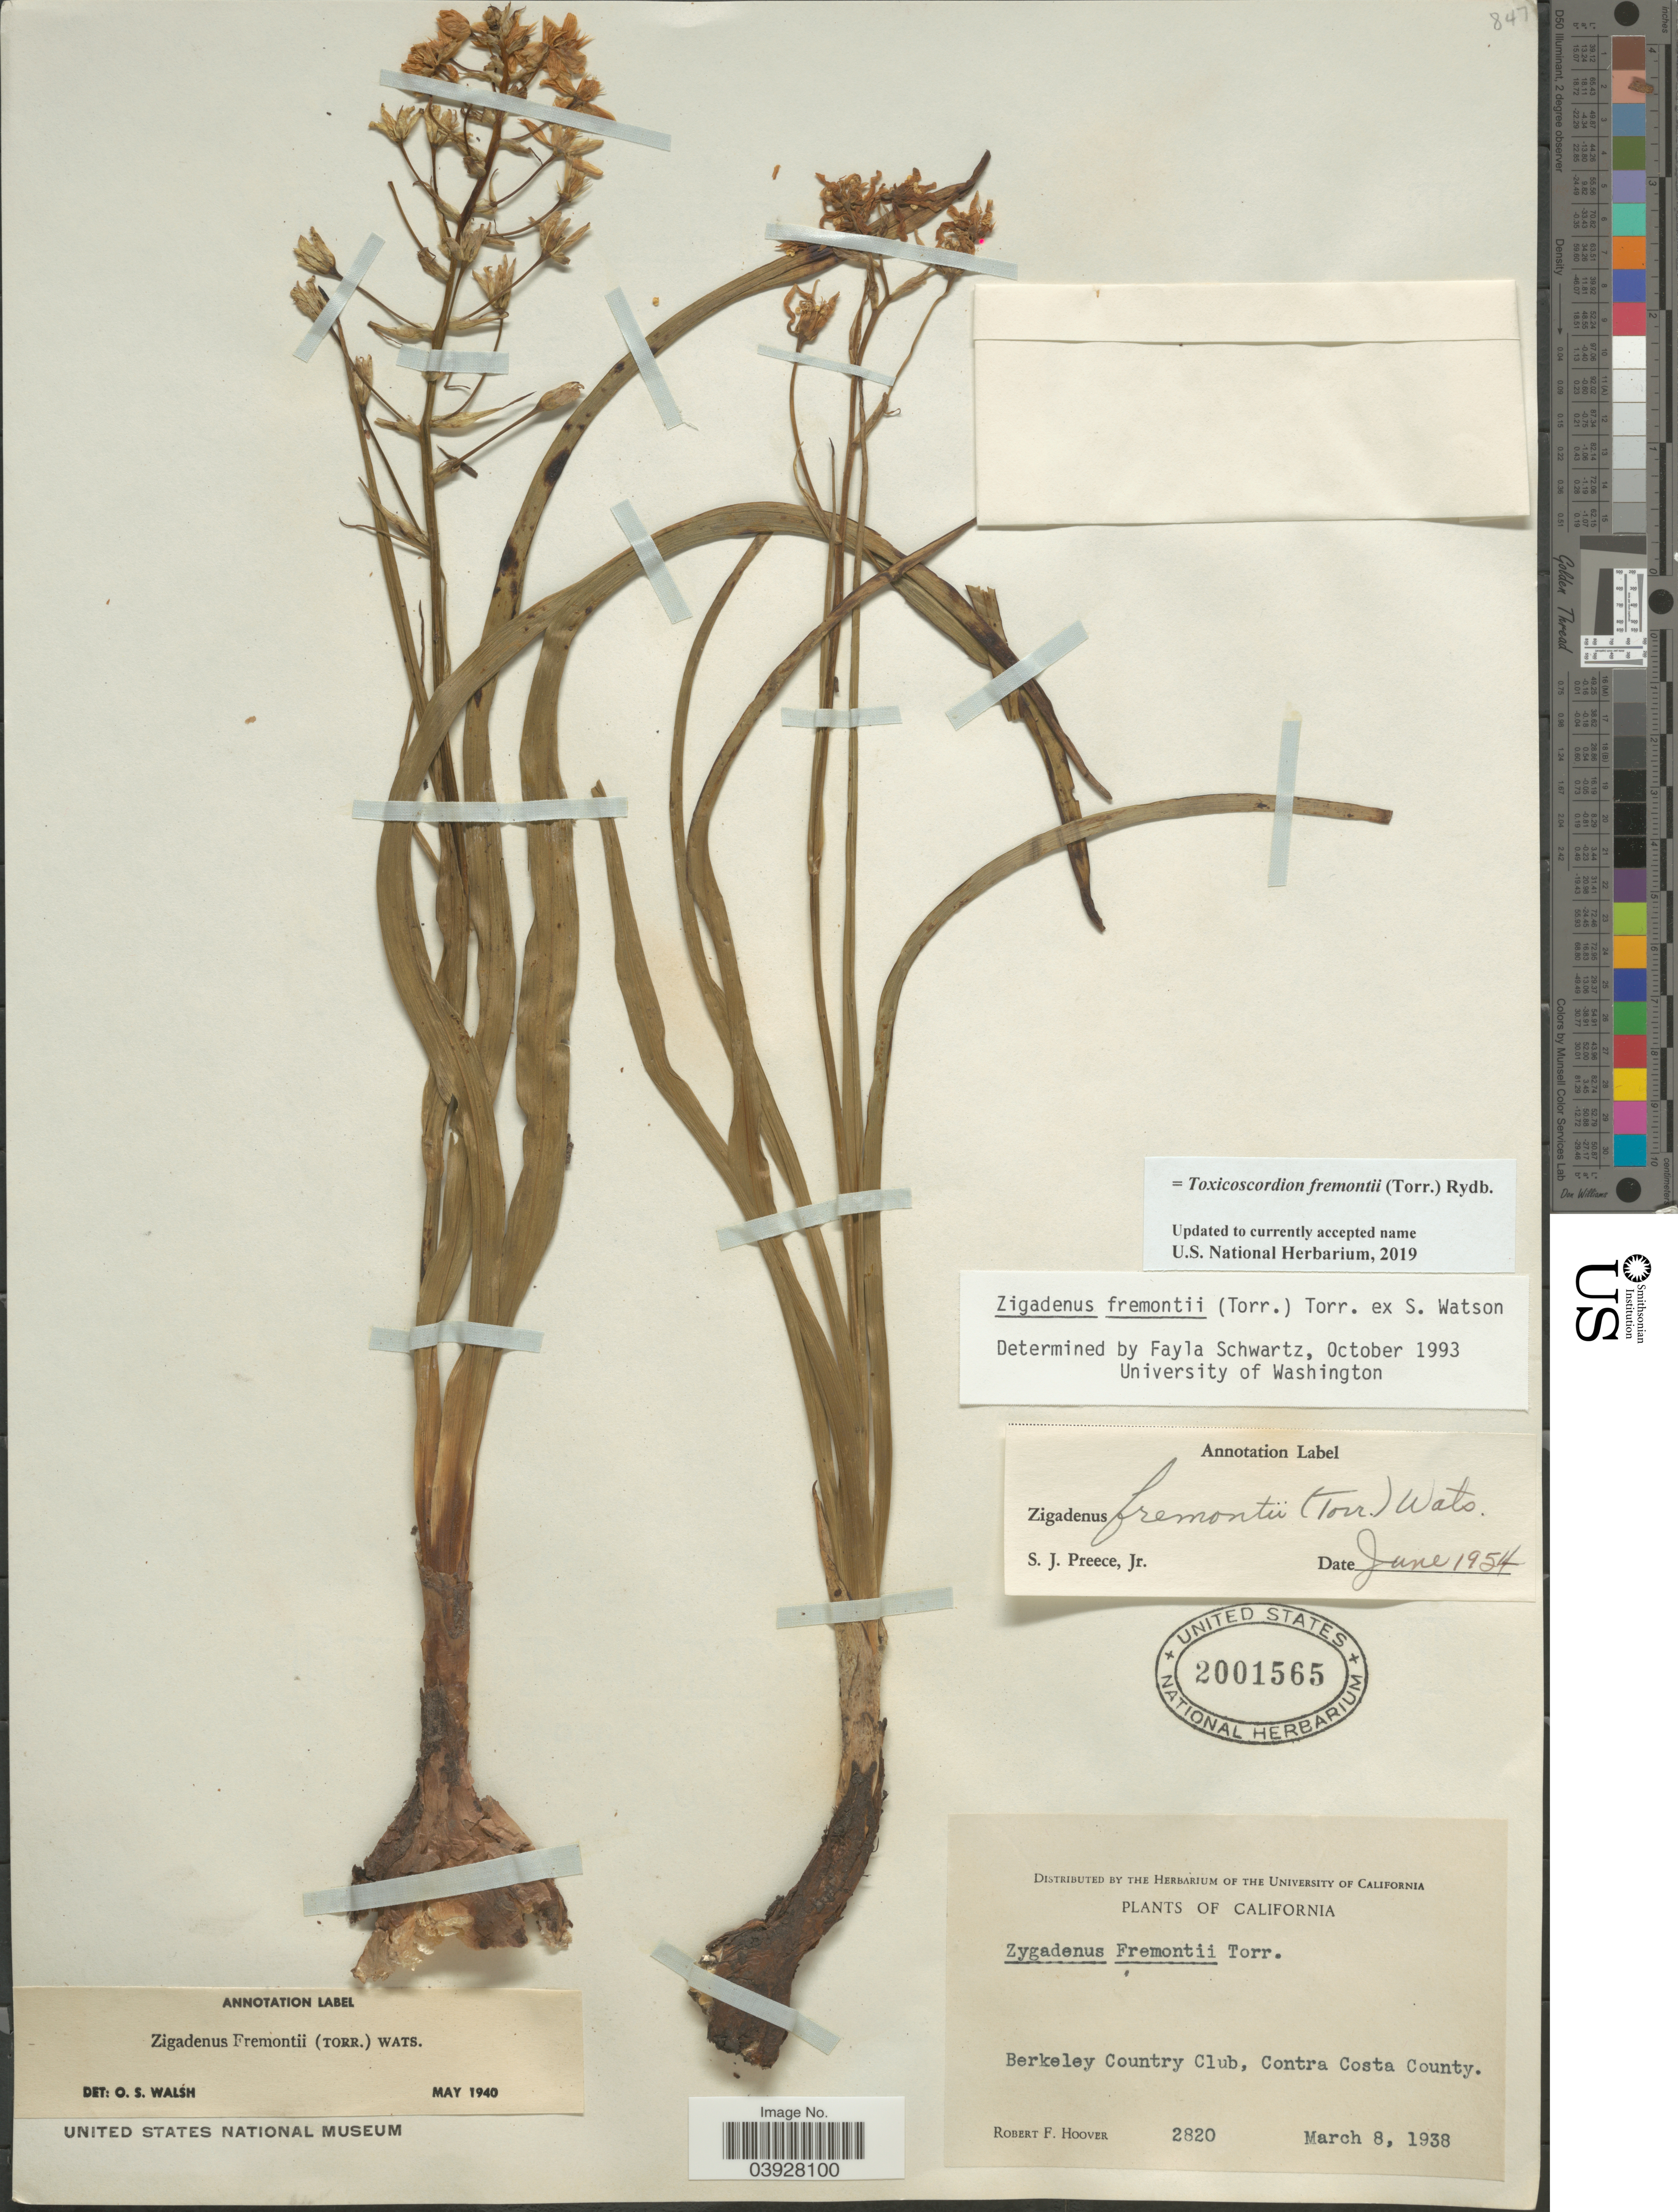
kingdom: Plantae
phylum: Tracheophyta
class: Liliopsida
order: Liliales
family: Melanthiaceae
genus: Toxicoscordion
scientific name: Toxicoscordion fremontii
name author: (Torr.) Rydb.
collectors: R. F. Hoover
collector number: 2820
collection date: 1938-03-08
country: United States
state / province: California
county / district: Contra Costa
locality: Berkeley Country Club, Contra Costa County.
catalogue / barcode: US 2001565